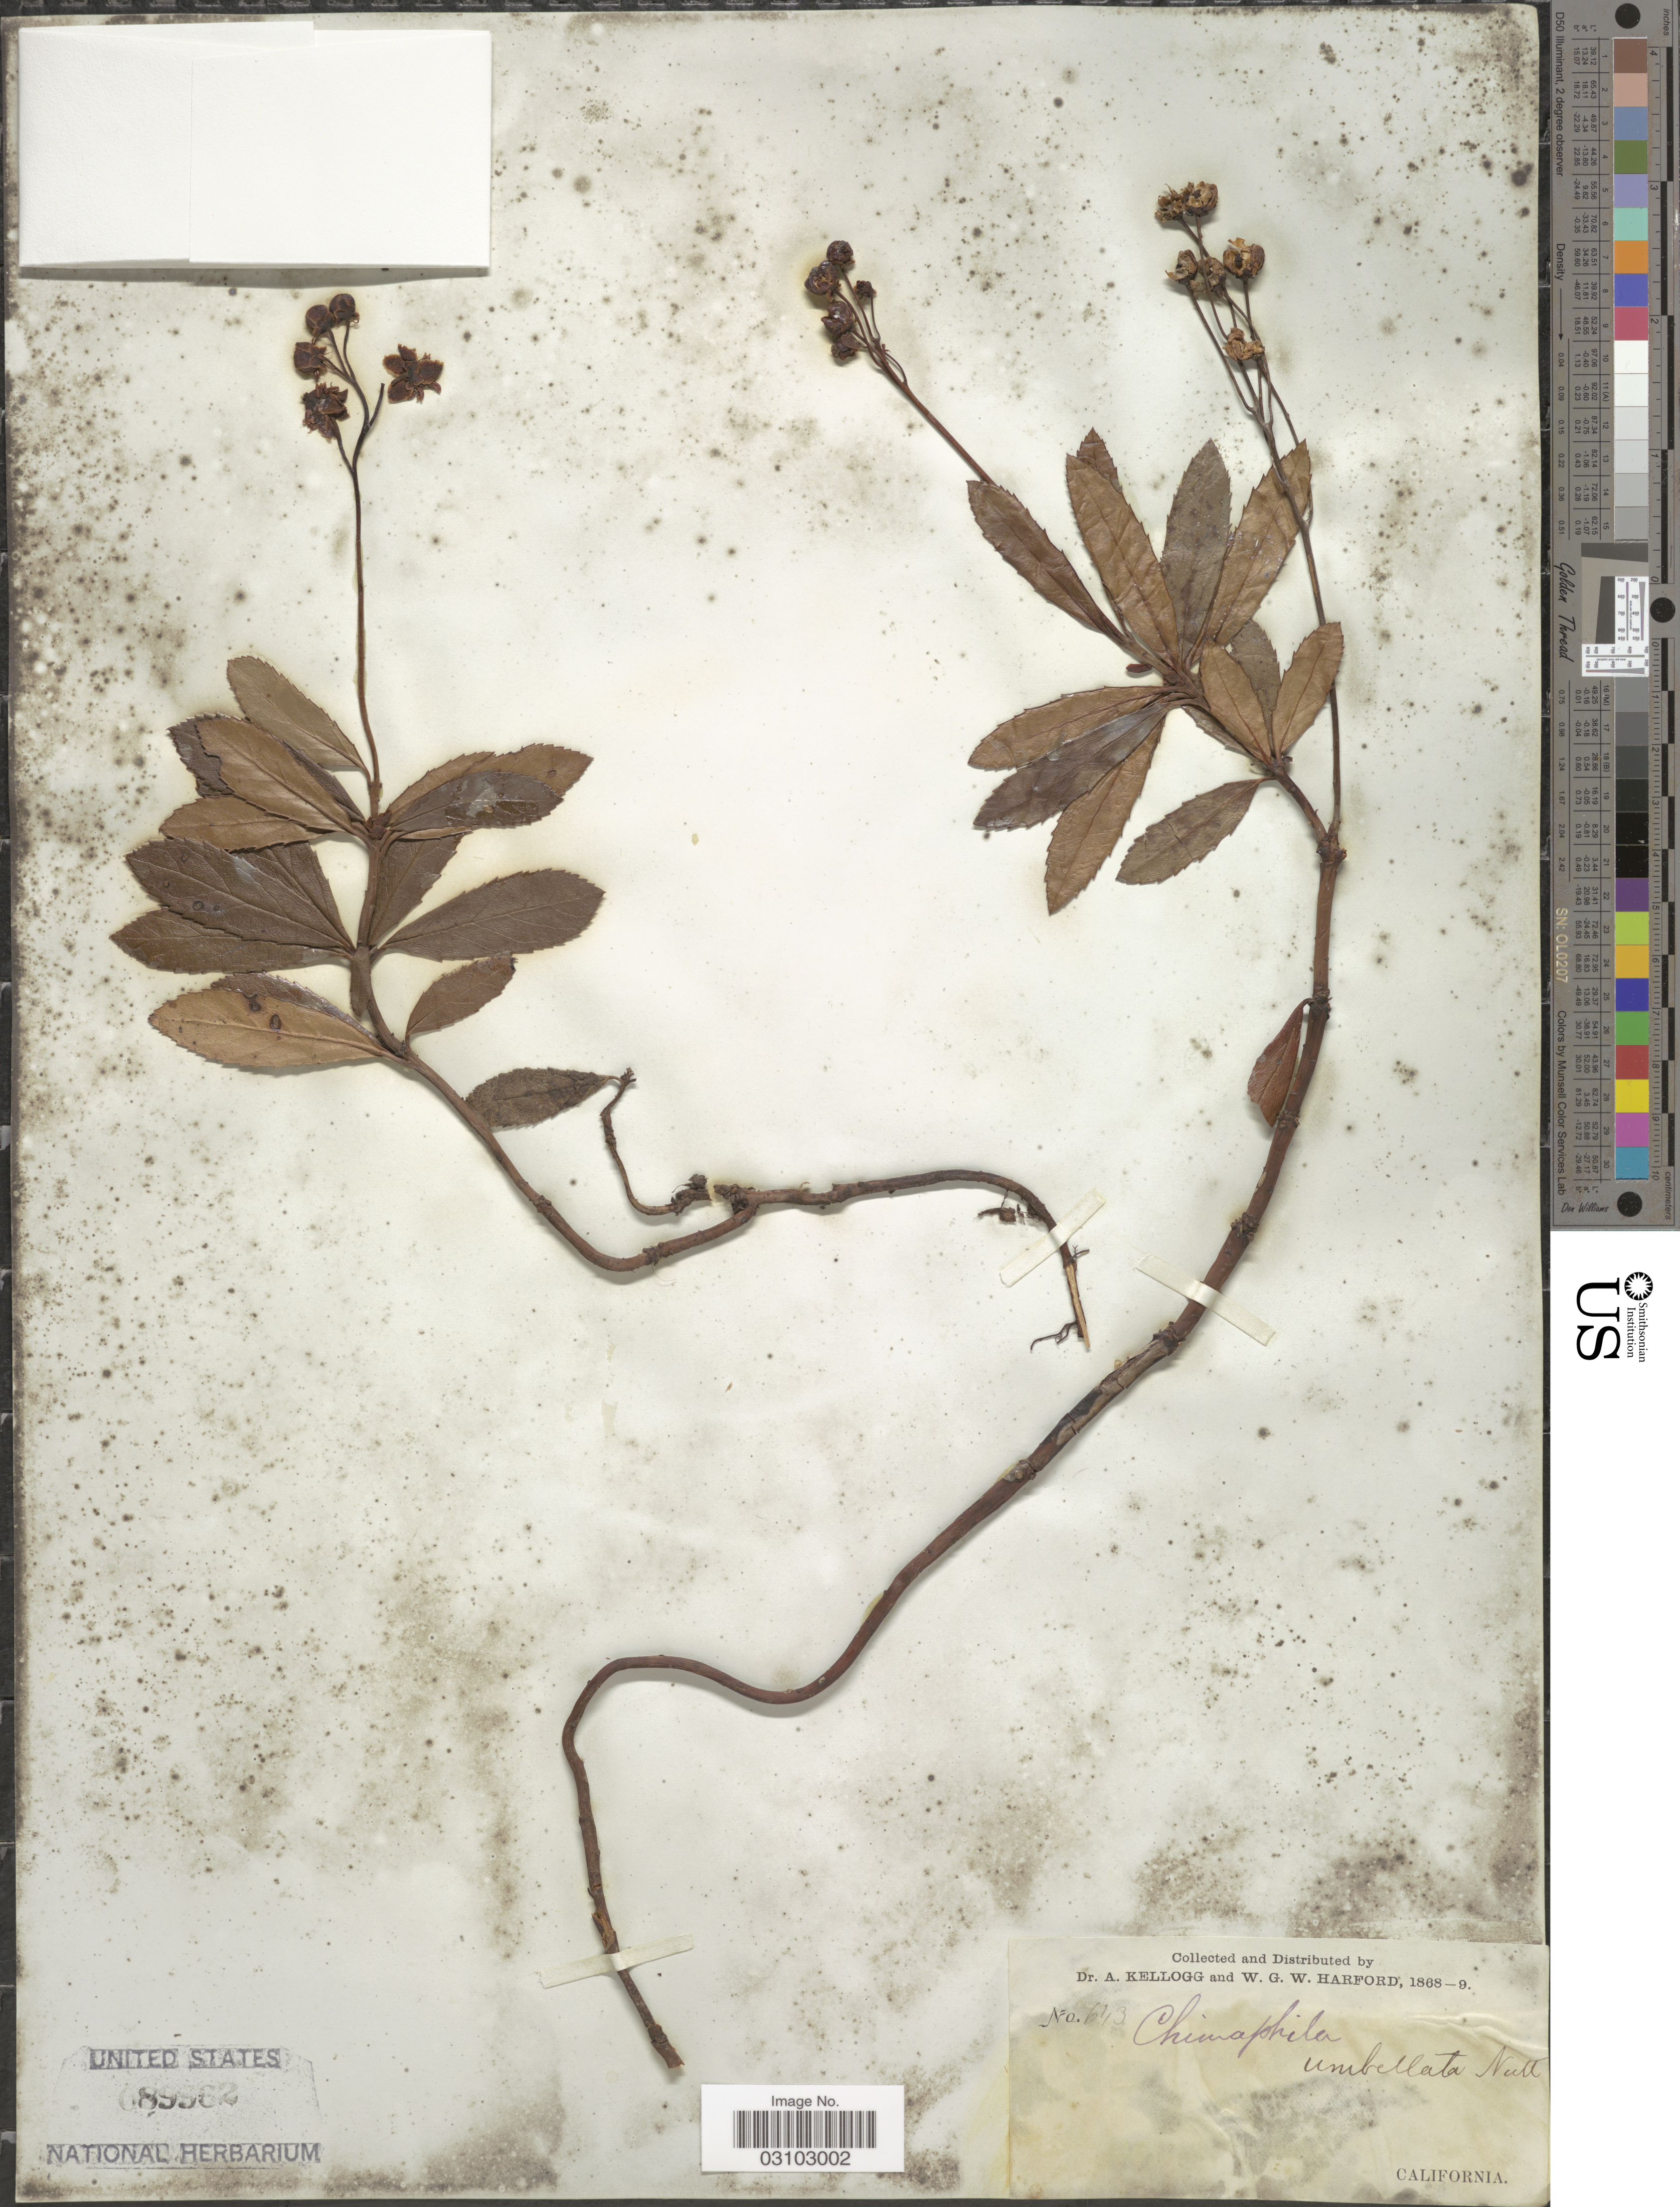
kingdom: Plantae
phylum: Tracheophyta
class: Magnoliopsida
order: Ericales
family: Ericaceae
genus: Chimaphila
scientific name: Chimaphila umbellata subsp. occidentalis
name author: (Rydb.) Hultén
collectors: A. Kellogg & W. G. W. Harford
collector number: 643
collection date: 1868/1869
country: United States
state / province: California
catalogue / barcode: US 89962